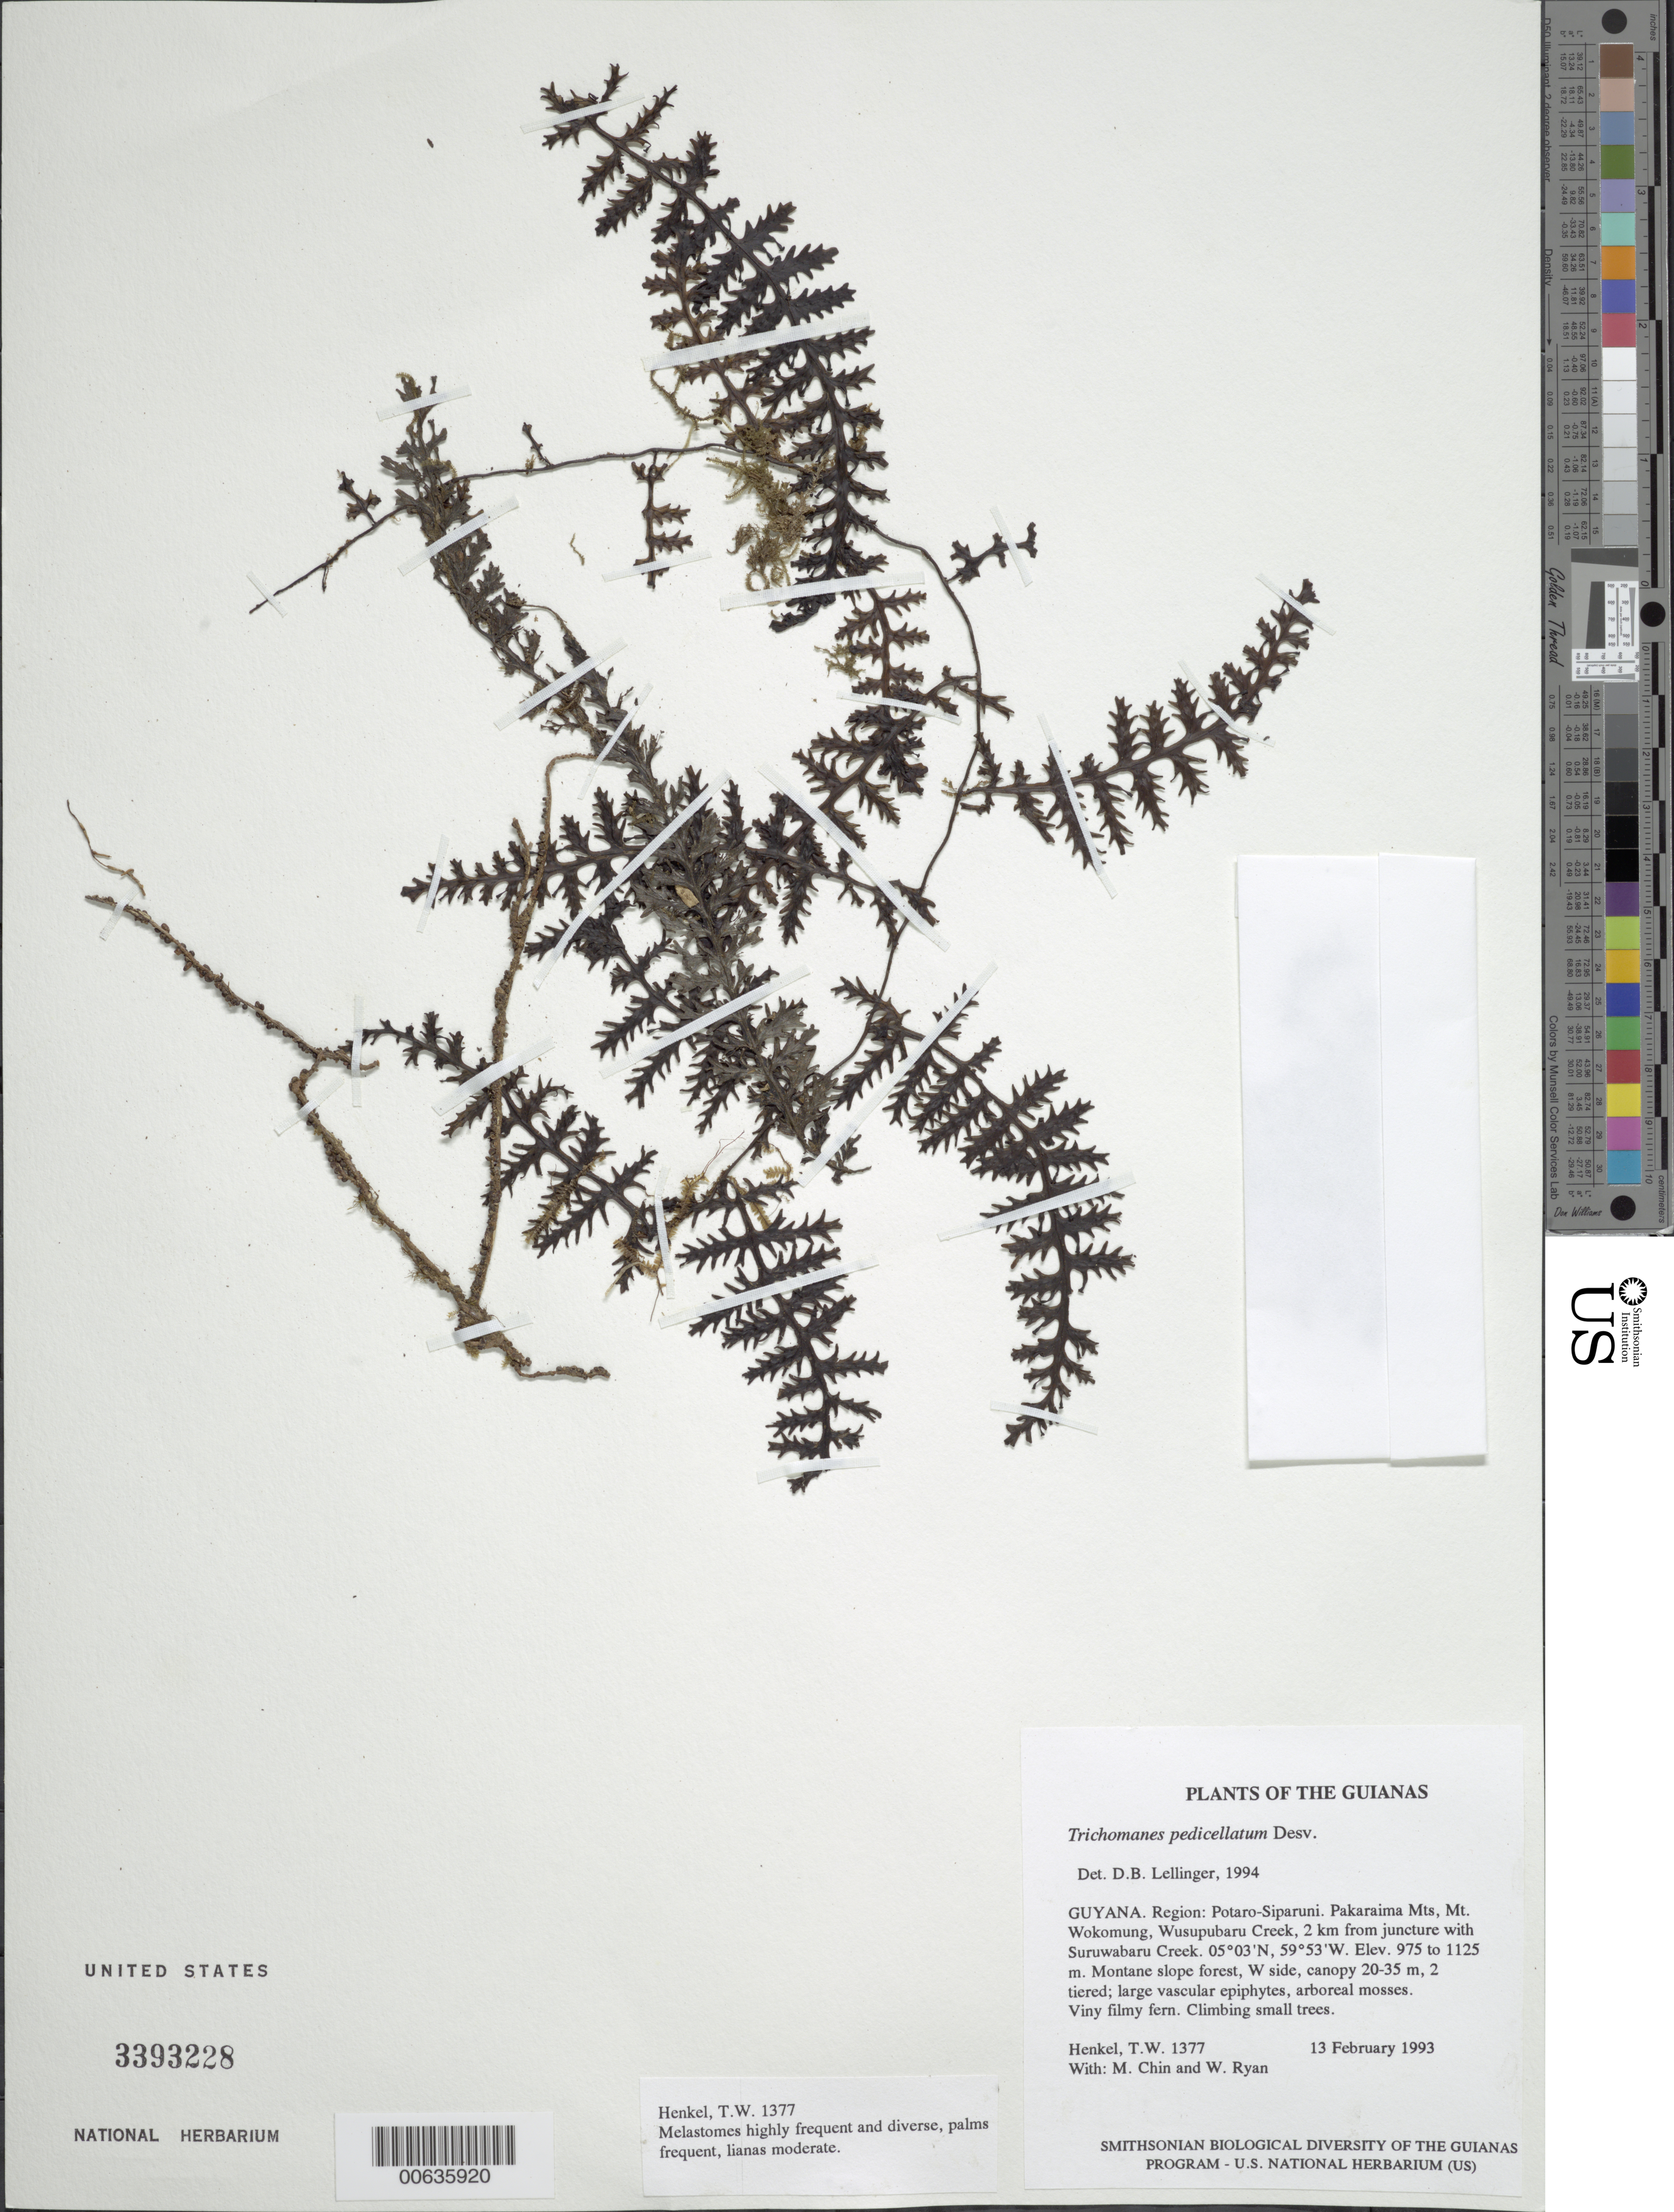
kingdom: Plantae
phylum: Tracheophyta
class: Polypodiopsida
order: Hymenophyllales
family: Hymenophyllaceae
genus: Trichomanes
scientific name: Trichomanes pedicellatum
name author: Desv.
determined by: Lellinger, David B., (BOT), Smithsonian Institution - National Museum of Natural History (UNITED STATES)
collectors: T. Henkel, M. Chin & W. Ryan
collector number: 1377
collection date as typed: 13 February 1993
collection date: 1993-02-13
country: Guyana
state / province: Potaro-Siparuni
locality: Pakaraima Mts, Mt. Wokomung, Wusupubaru Creek, 2 km from juncture with Suruwabaru Creek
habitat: Montane slope forest, W side, canopy 20-35 m, 2 tiered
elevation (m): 975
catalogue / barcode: US 3393228